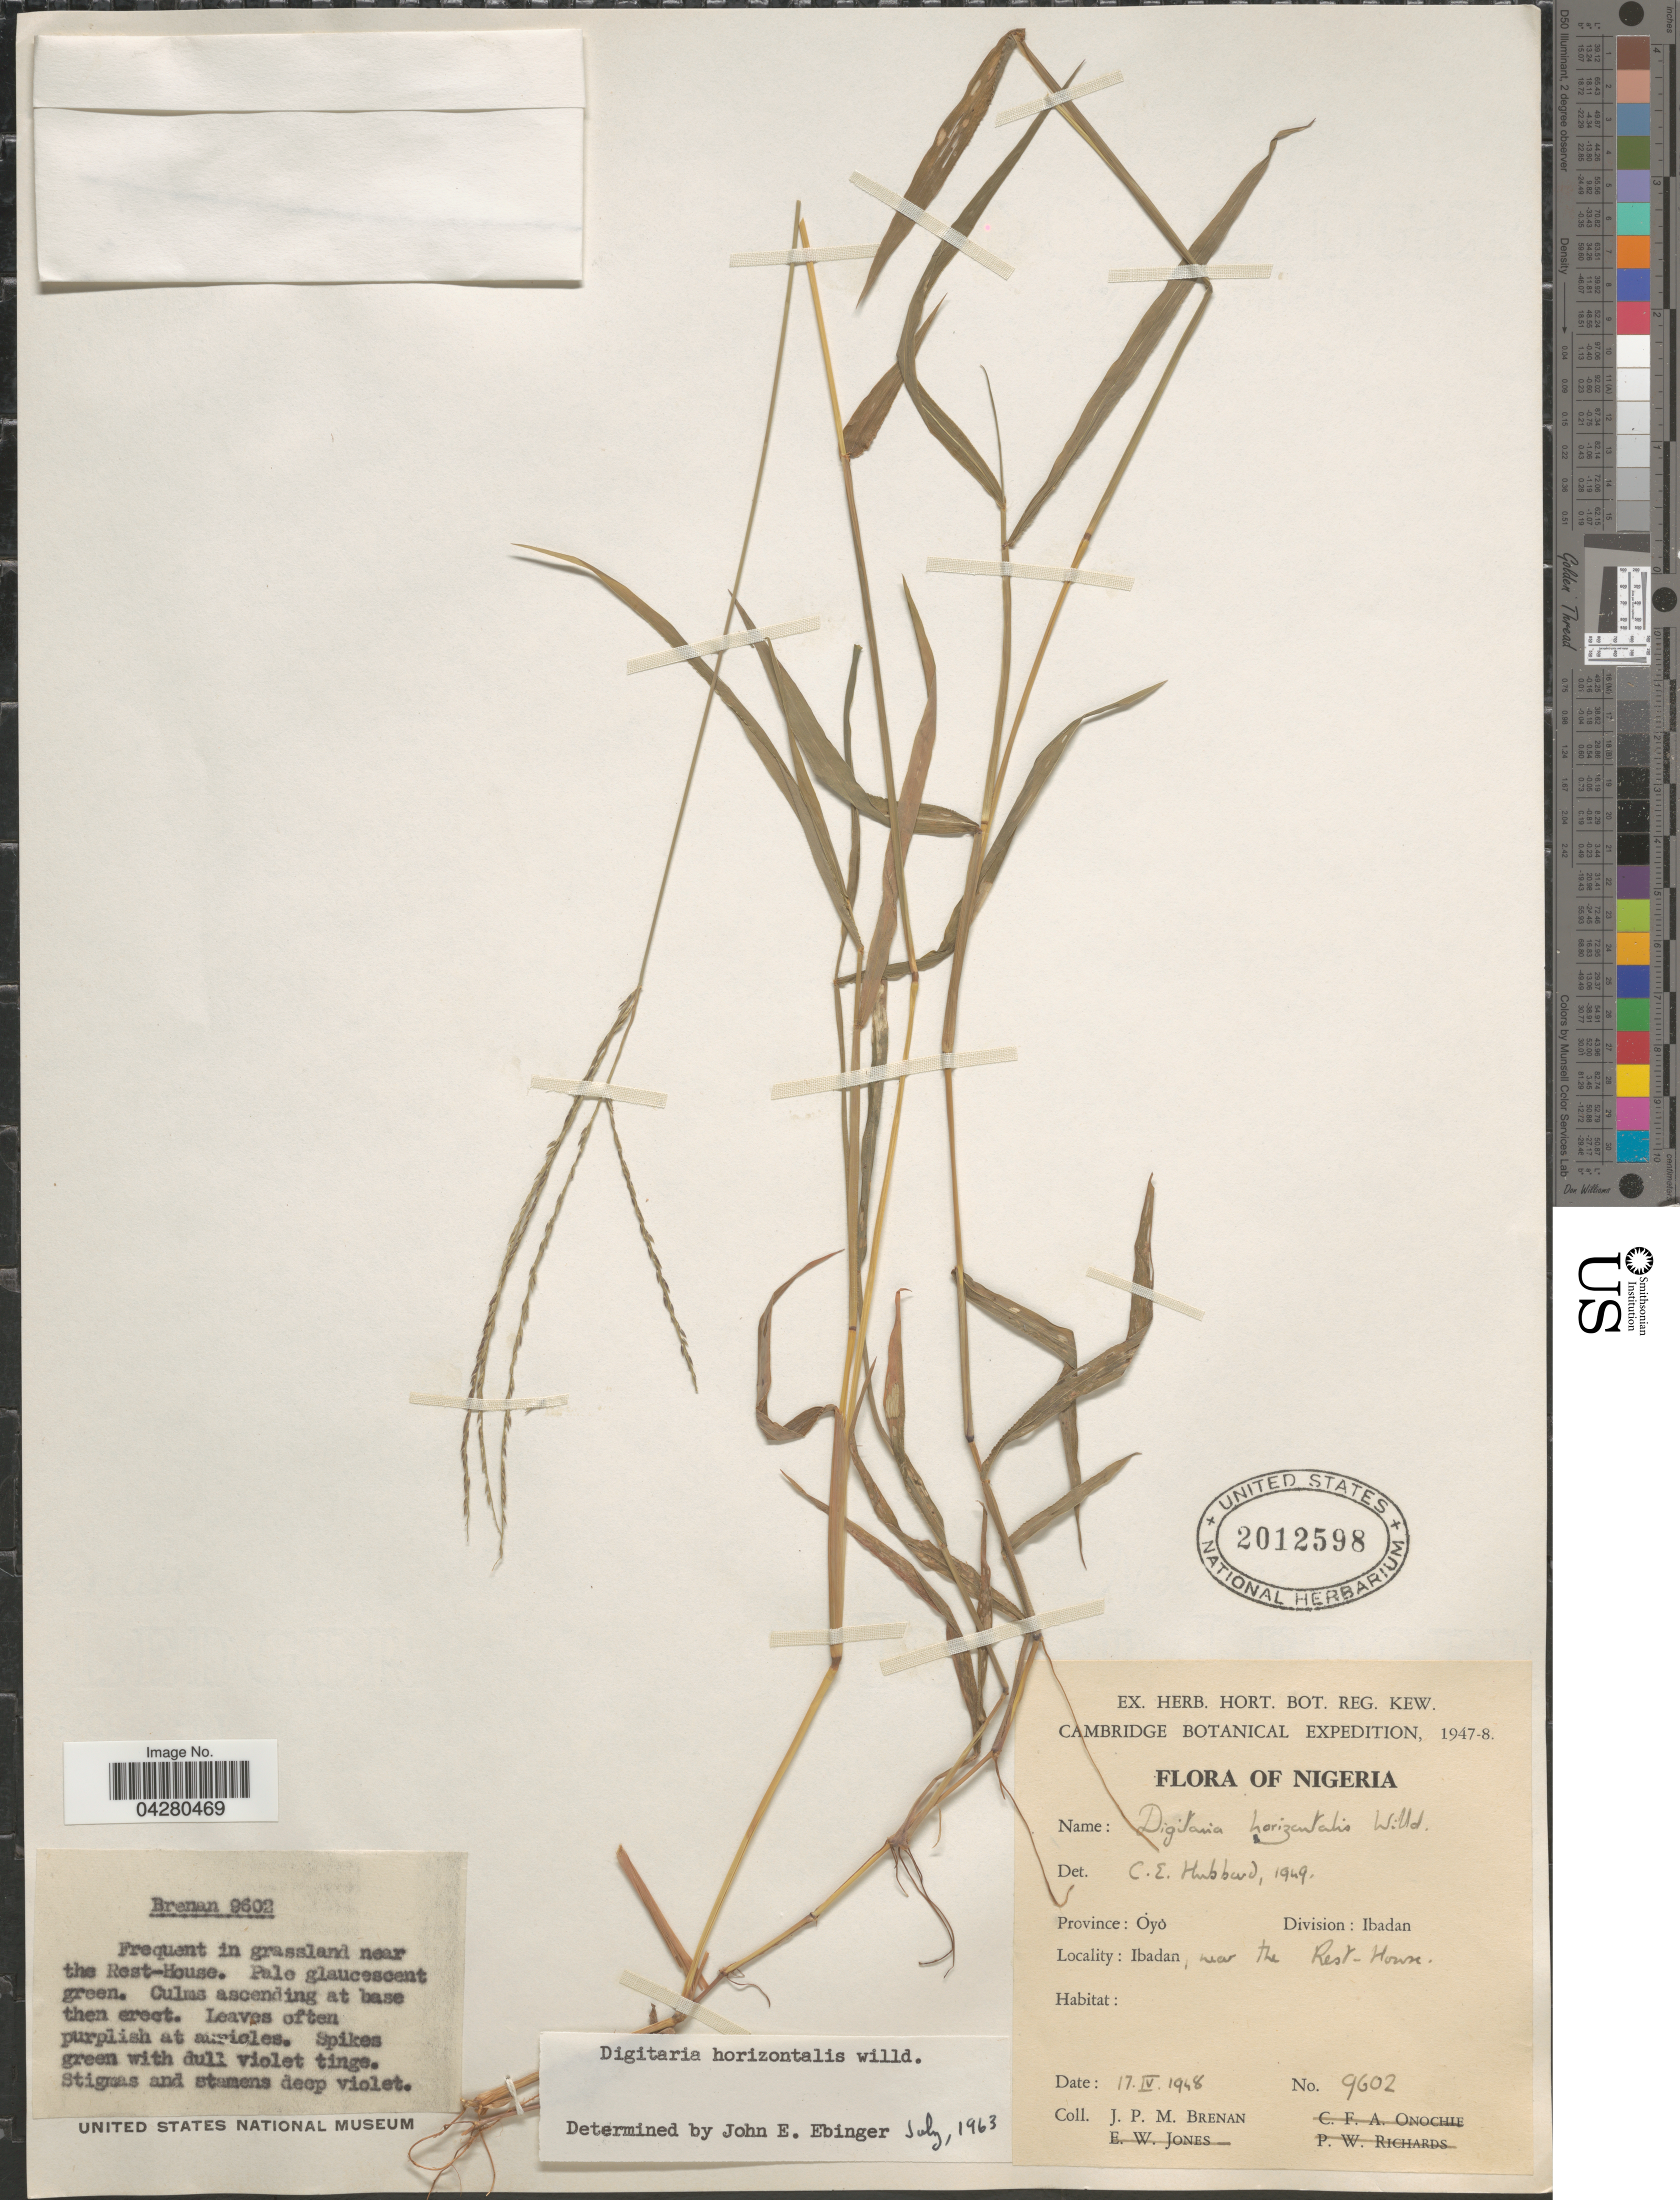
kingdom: Plantae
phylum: Tracheophyta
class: Liliopsida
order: Poales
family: Poaceae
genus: Digitaria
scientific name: Digitaria horizontalis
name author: Willd.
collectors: J. Brenan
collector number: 9602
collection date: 1948-04-17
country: Nigeria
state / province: Oyo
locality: Cambridge Botanical Expedition, 1947-8. Division: Ibadan. Ibadan, near the Rest-House.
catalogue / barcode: US 2012598